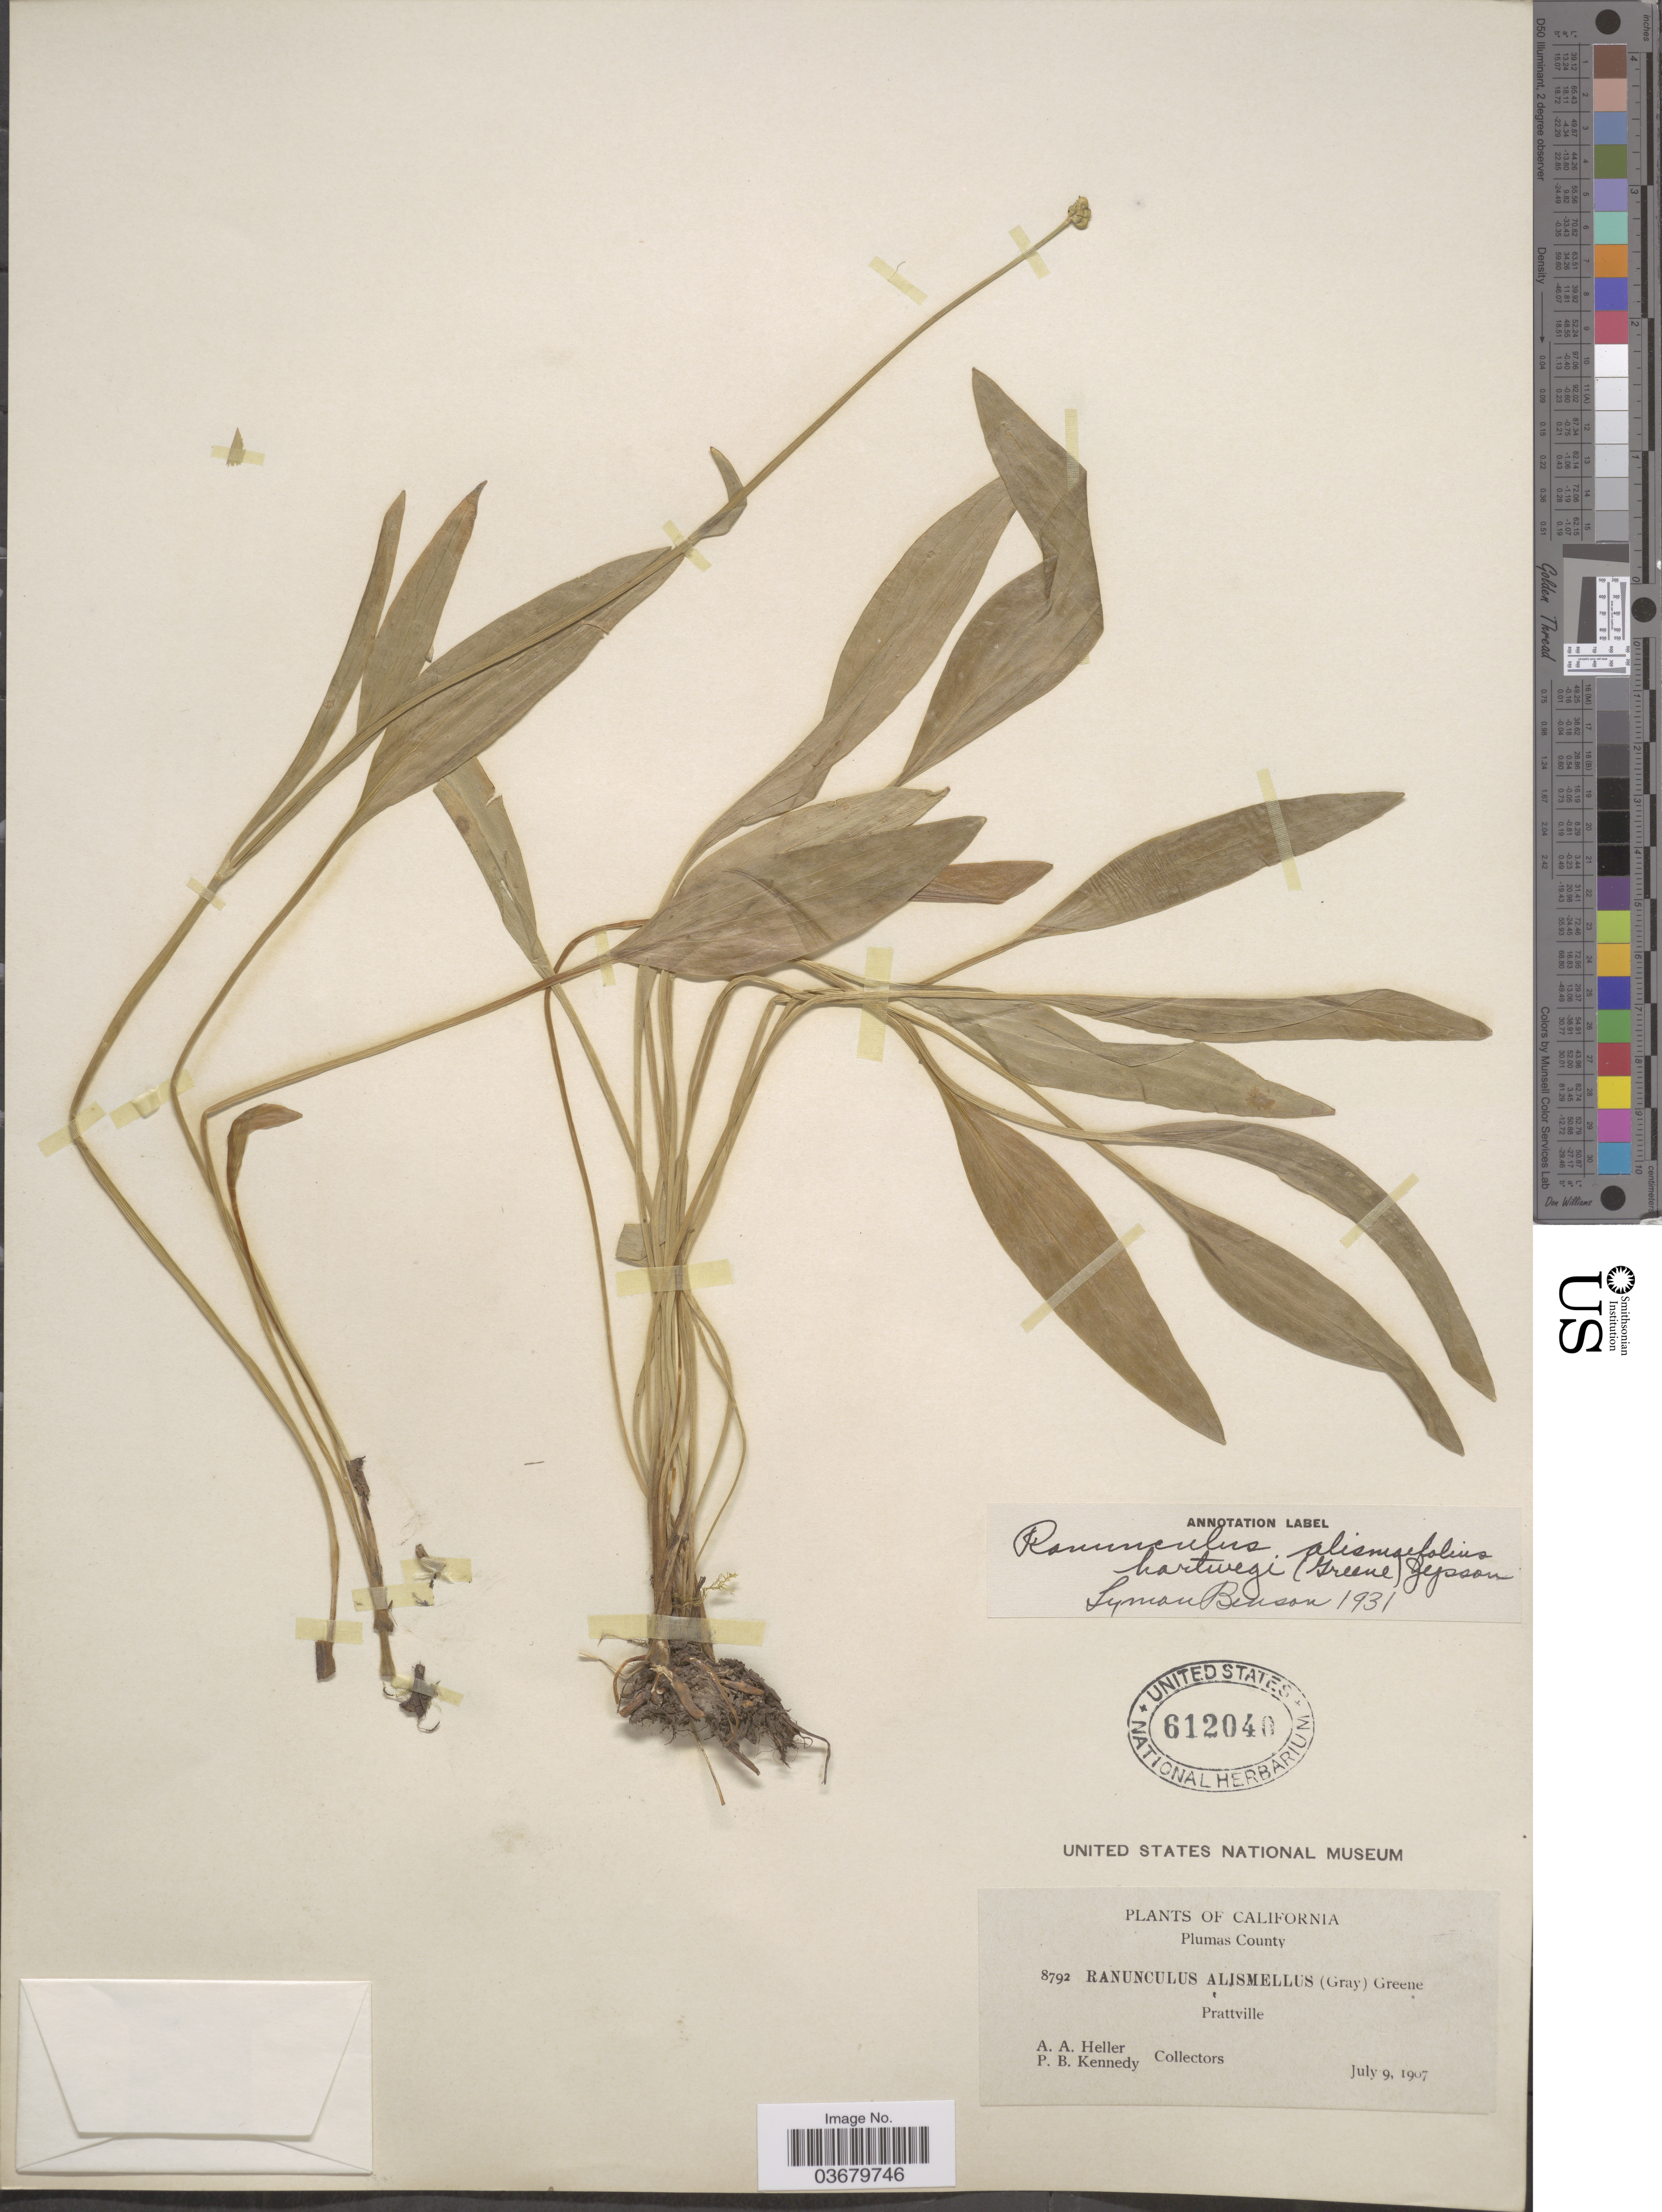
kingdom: Plantae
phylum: Tracheophyta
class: Magnoliopsida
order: Ranunculales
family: Ranunculaceae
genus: Ranunculus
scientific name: Ranunculus alismifolius var. hartwegii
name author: (Greene) Jeps.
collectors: A. A. Heller & P. B. Kennedy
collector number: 8792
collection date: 1907-07-09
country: United States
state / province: California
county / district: Plumas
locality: Plumas County. Prattville.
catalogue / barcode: US 612040